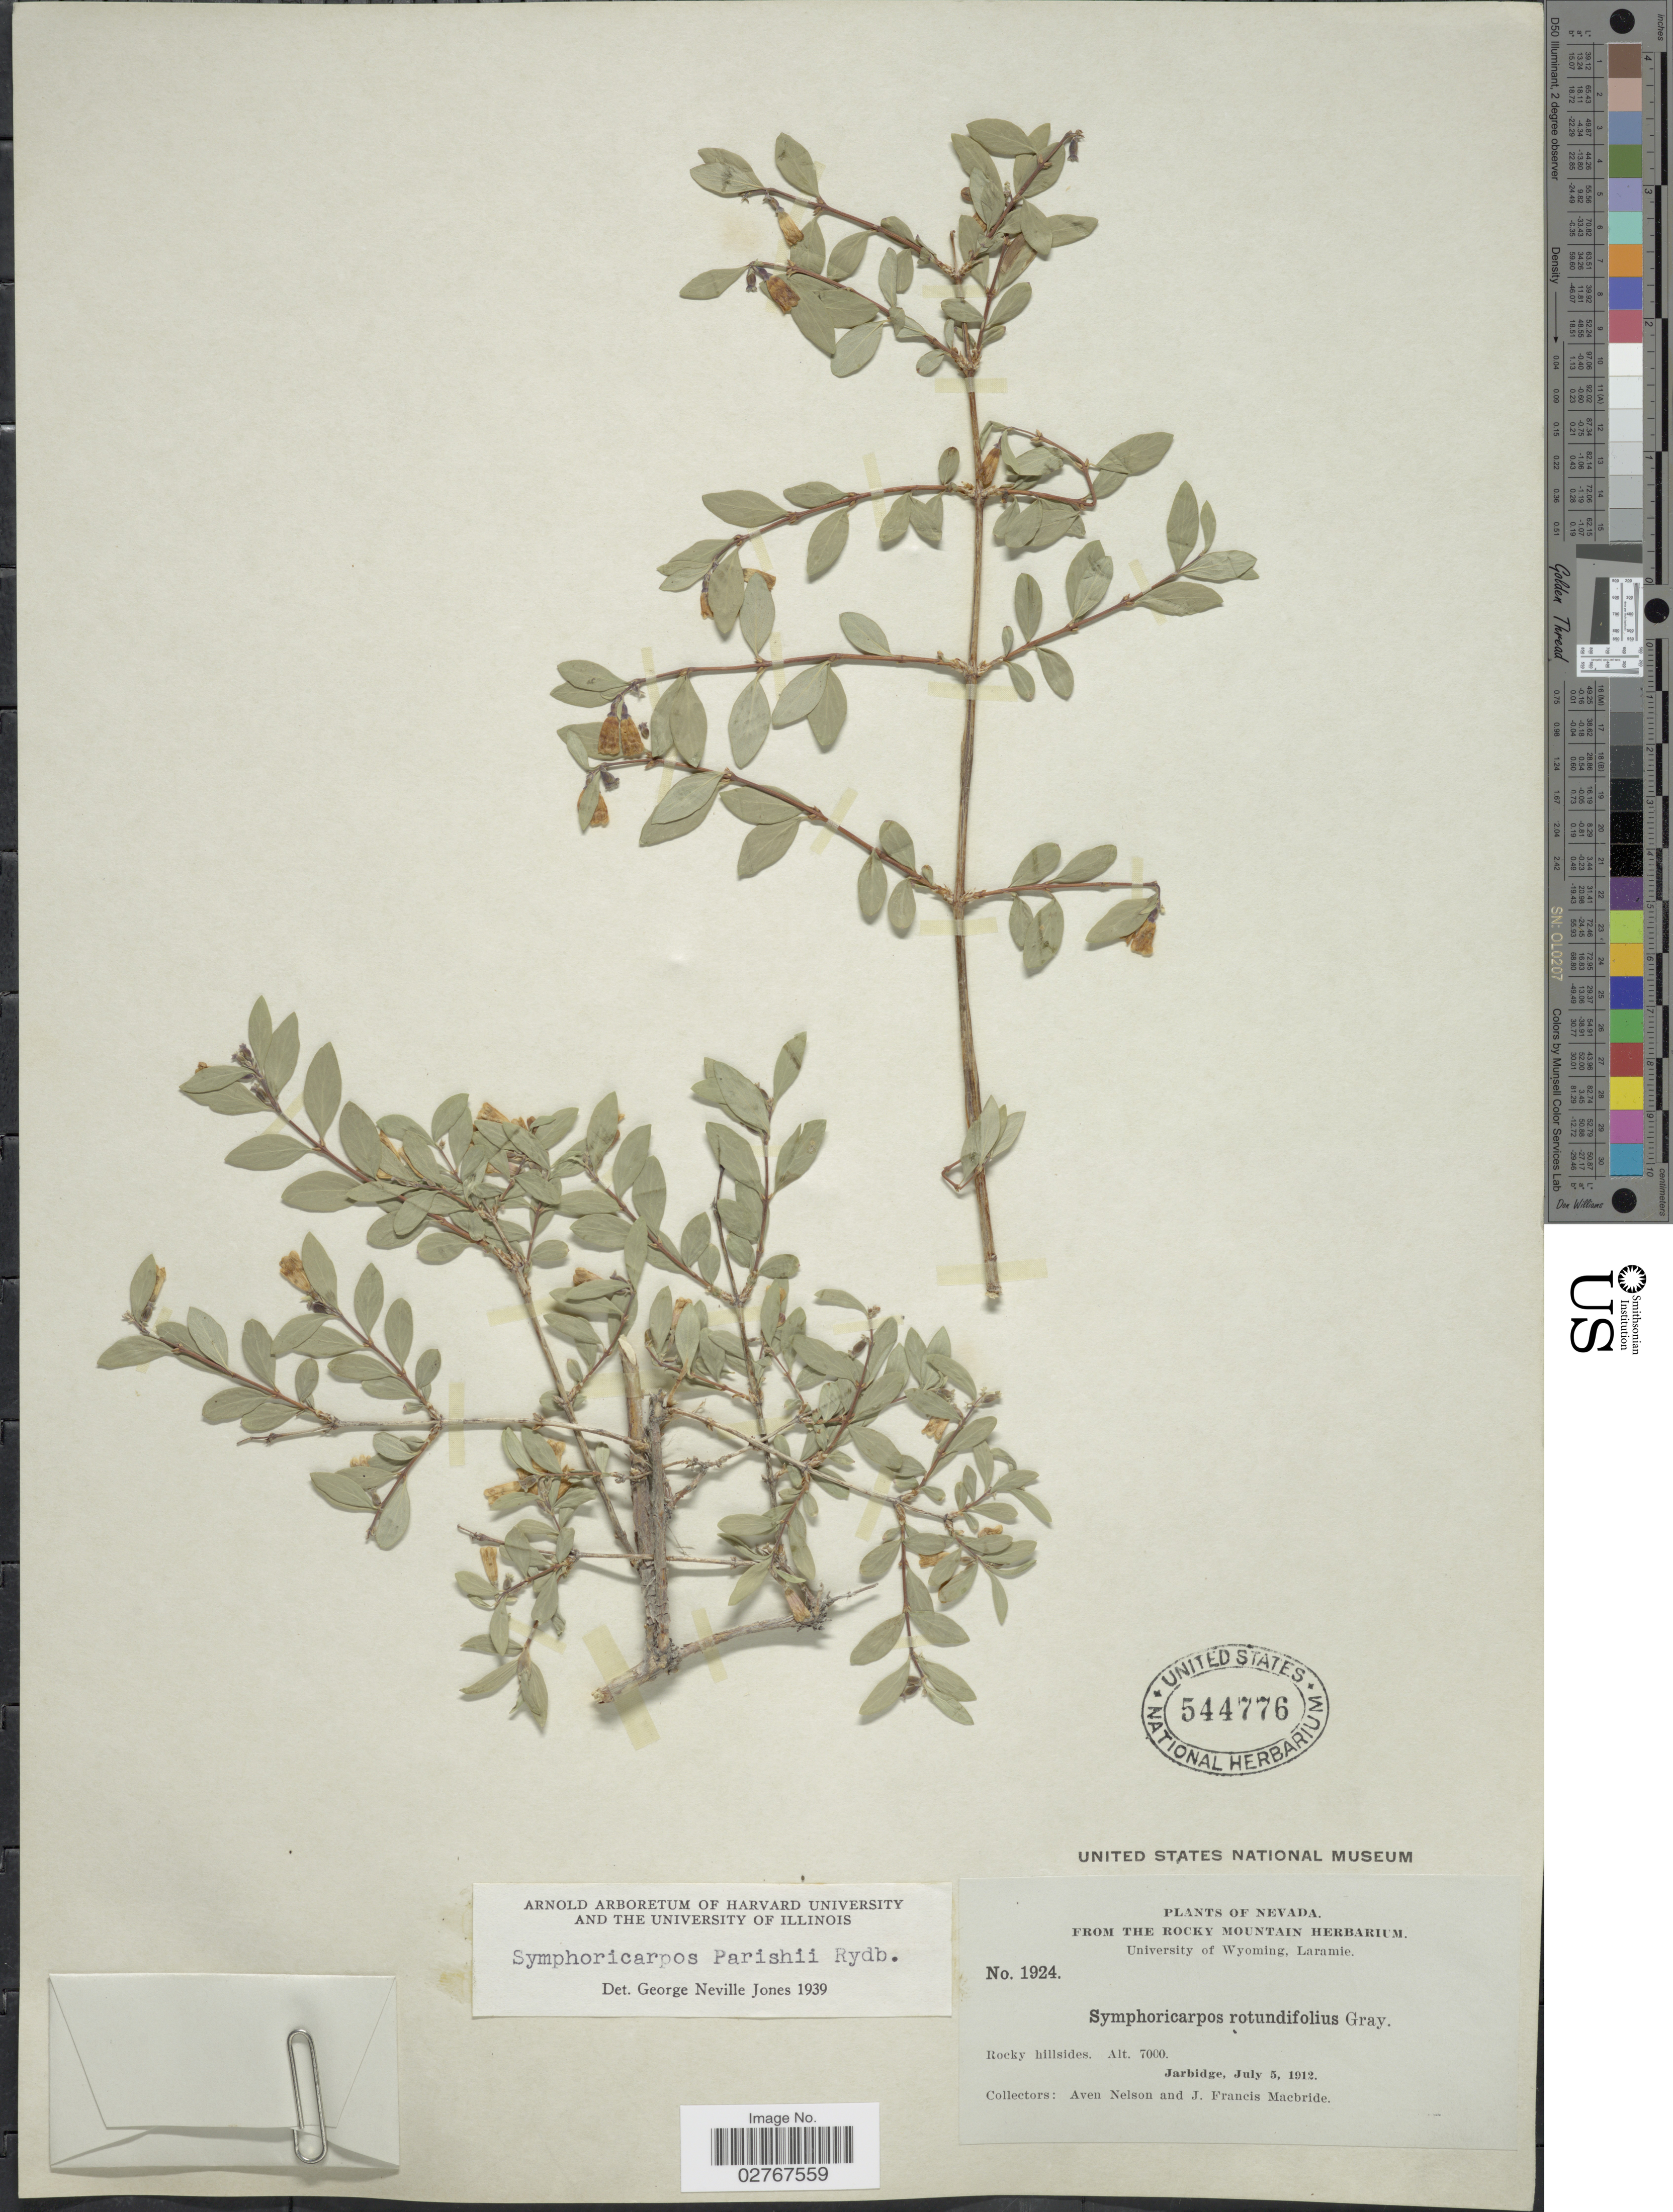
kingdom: Plantae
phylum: Tracheophyta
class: Magnoliopsida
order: Dipsacales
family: Caprifoliaceae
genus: Symphoricarpos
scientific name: Symphoricarpos parishii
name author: Rydb.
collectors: A. Nelson & J. F. Macbride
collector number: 1924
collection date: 1912-07-05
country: United States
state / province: Nevada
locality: Rocky hillside, Jarbidge.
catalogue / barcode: US 544776